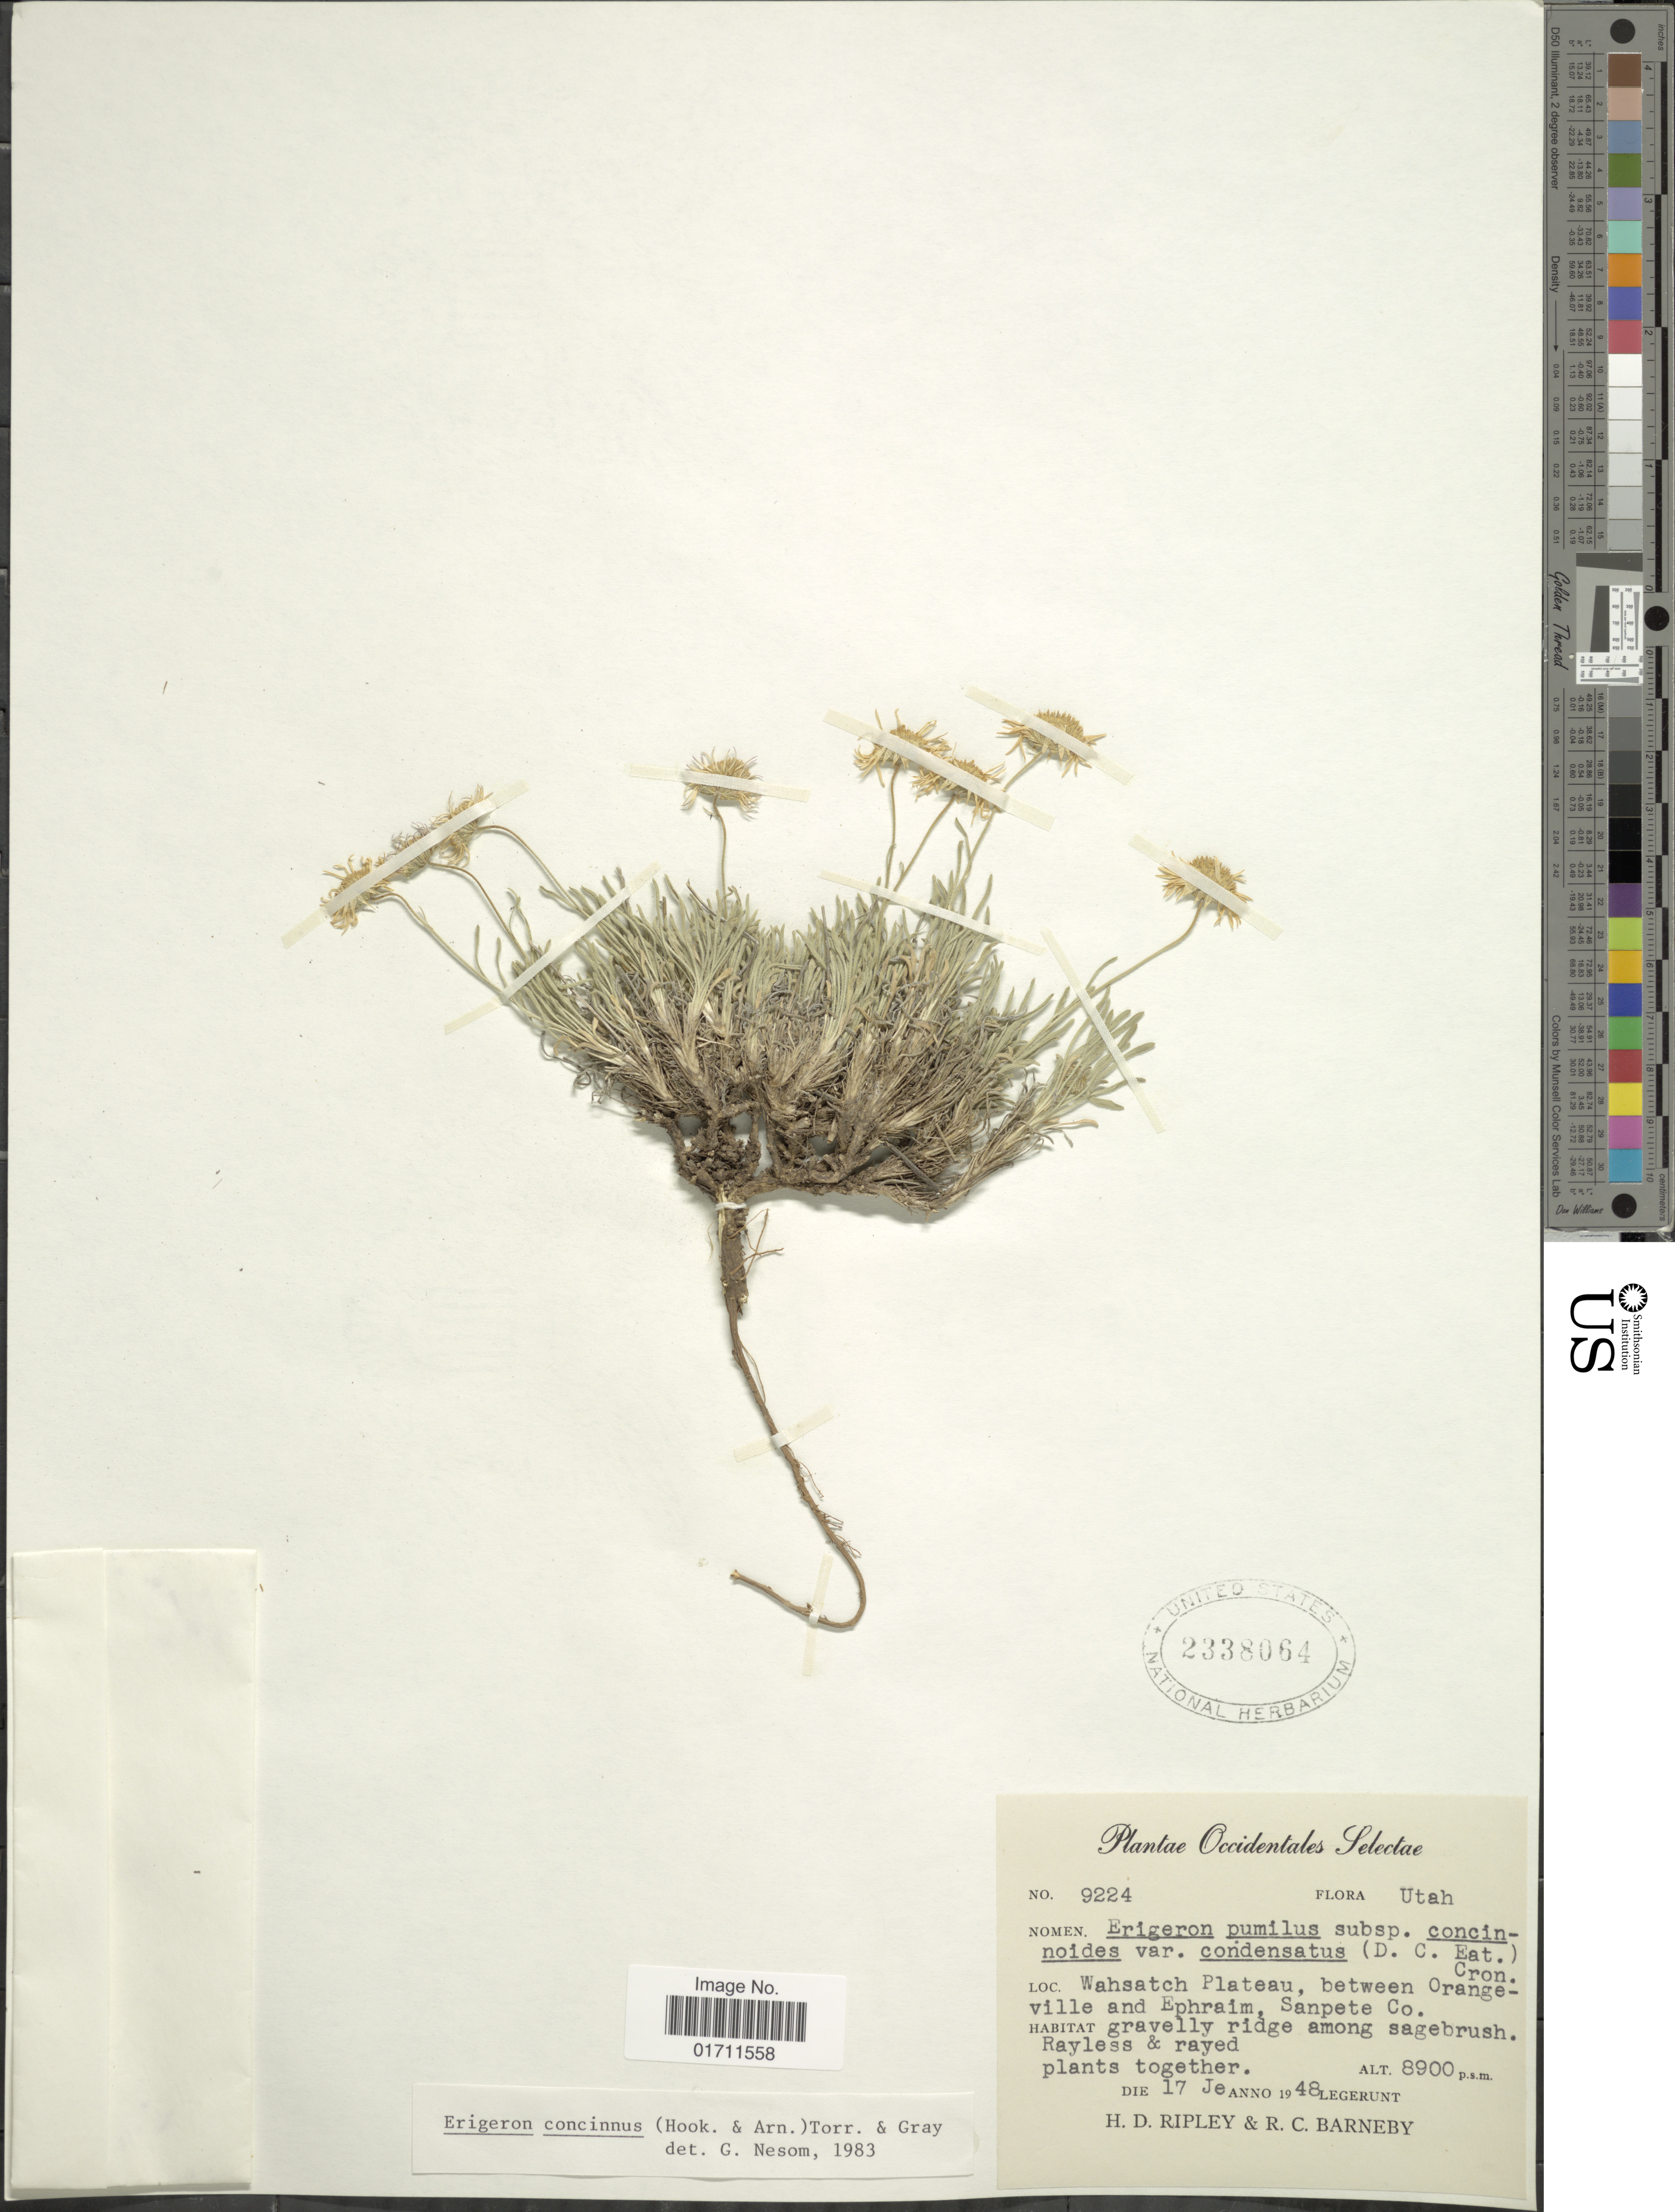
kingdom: Plantae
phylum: Tracheophyta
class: Magnoliopsida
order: Asterales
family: Asteraceae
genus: Erigeron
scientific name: Erigeron concinnus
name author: (Hook. & Arn.) Torr. & A. Gray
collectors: H. Ripley & R. C. Barneby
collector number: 9224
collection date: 1948-06-17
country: United States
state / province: Utah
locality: Occidentales Selectae, Wahsatch Plateau, between Orangeville and Ephraim, Sanpete Co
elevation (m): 8900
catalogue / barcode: US 2338064